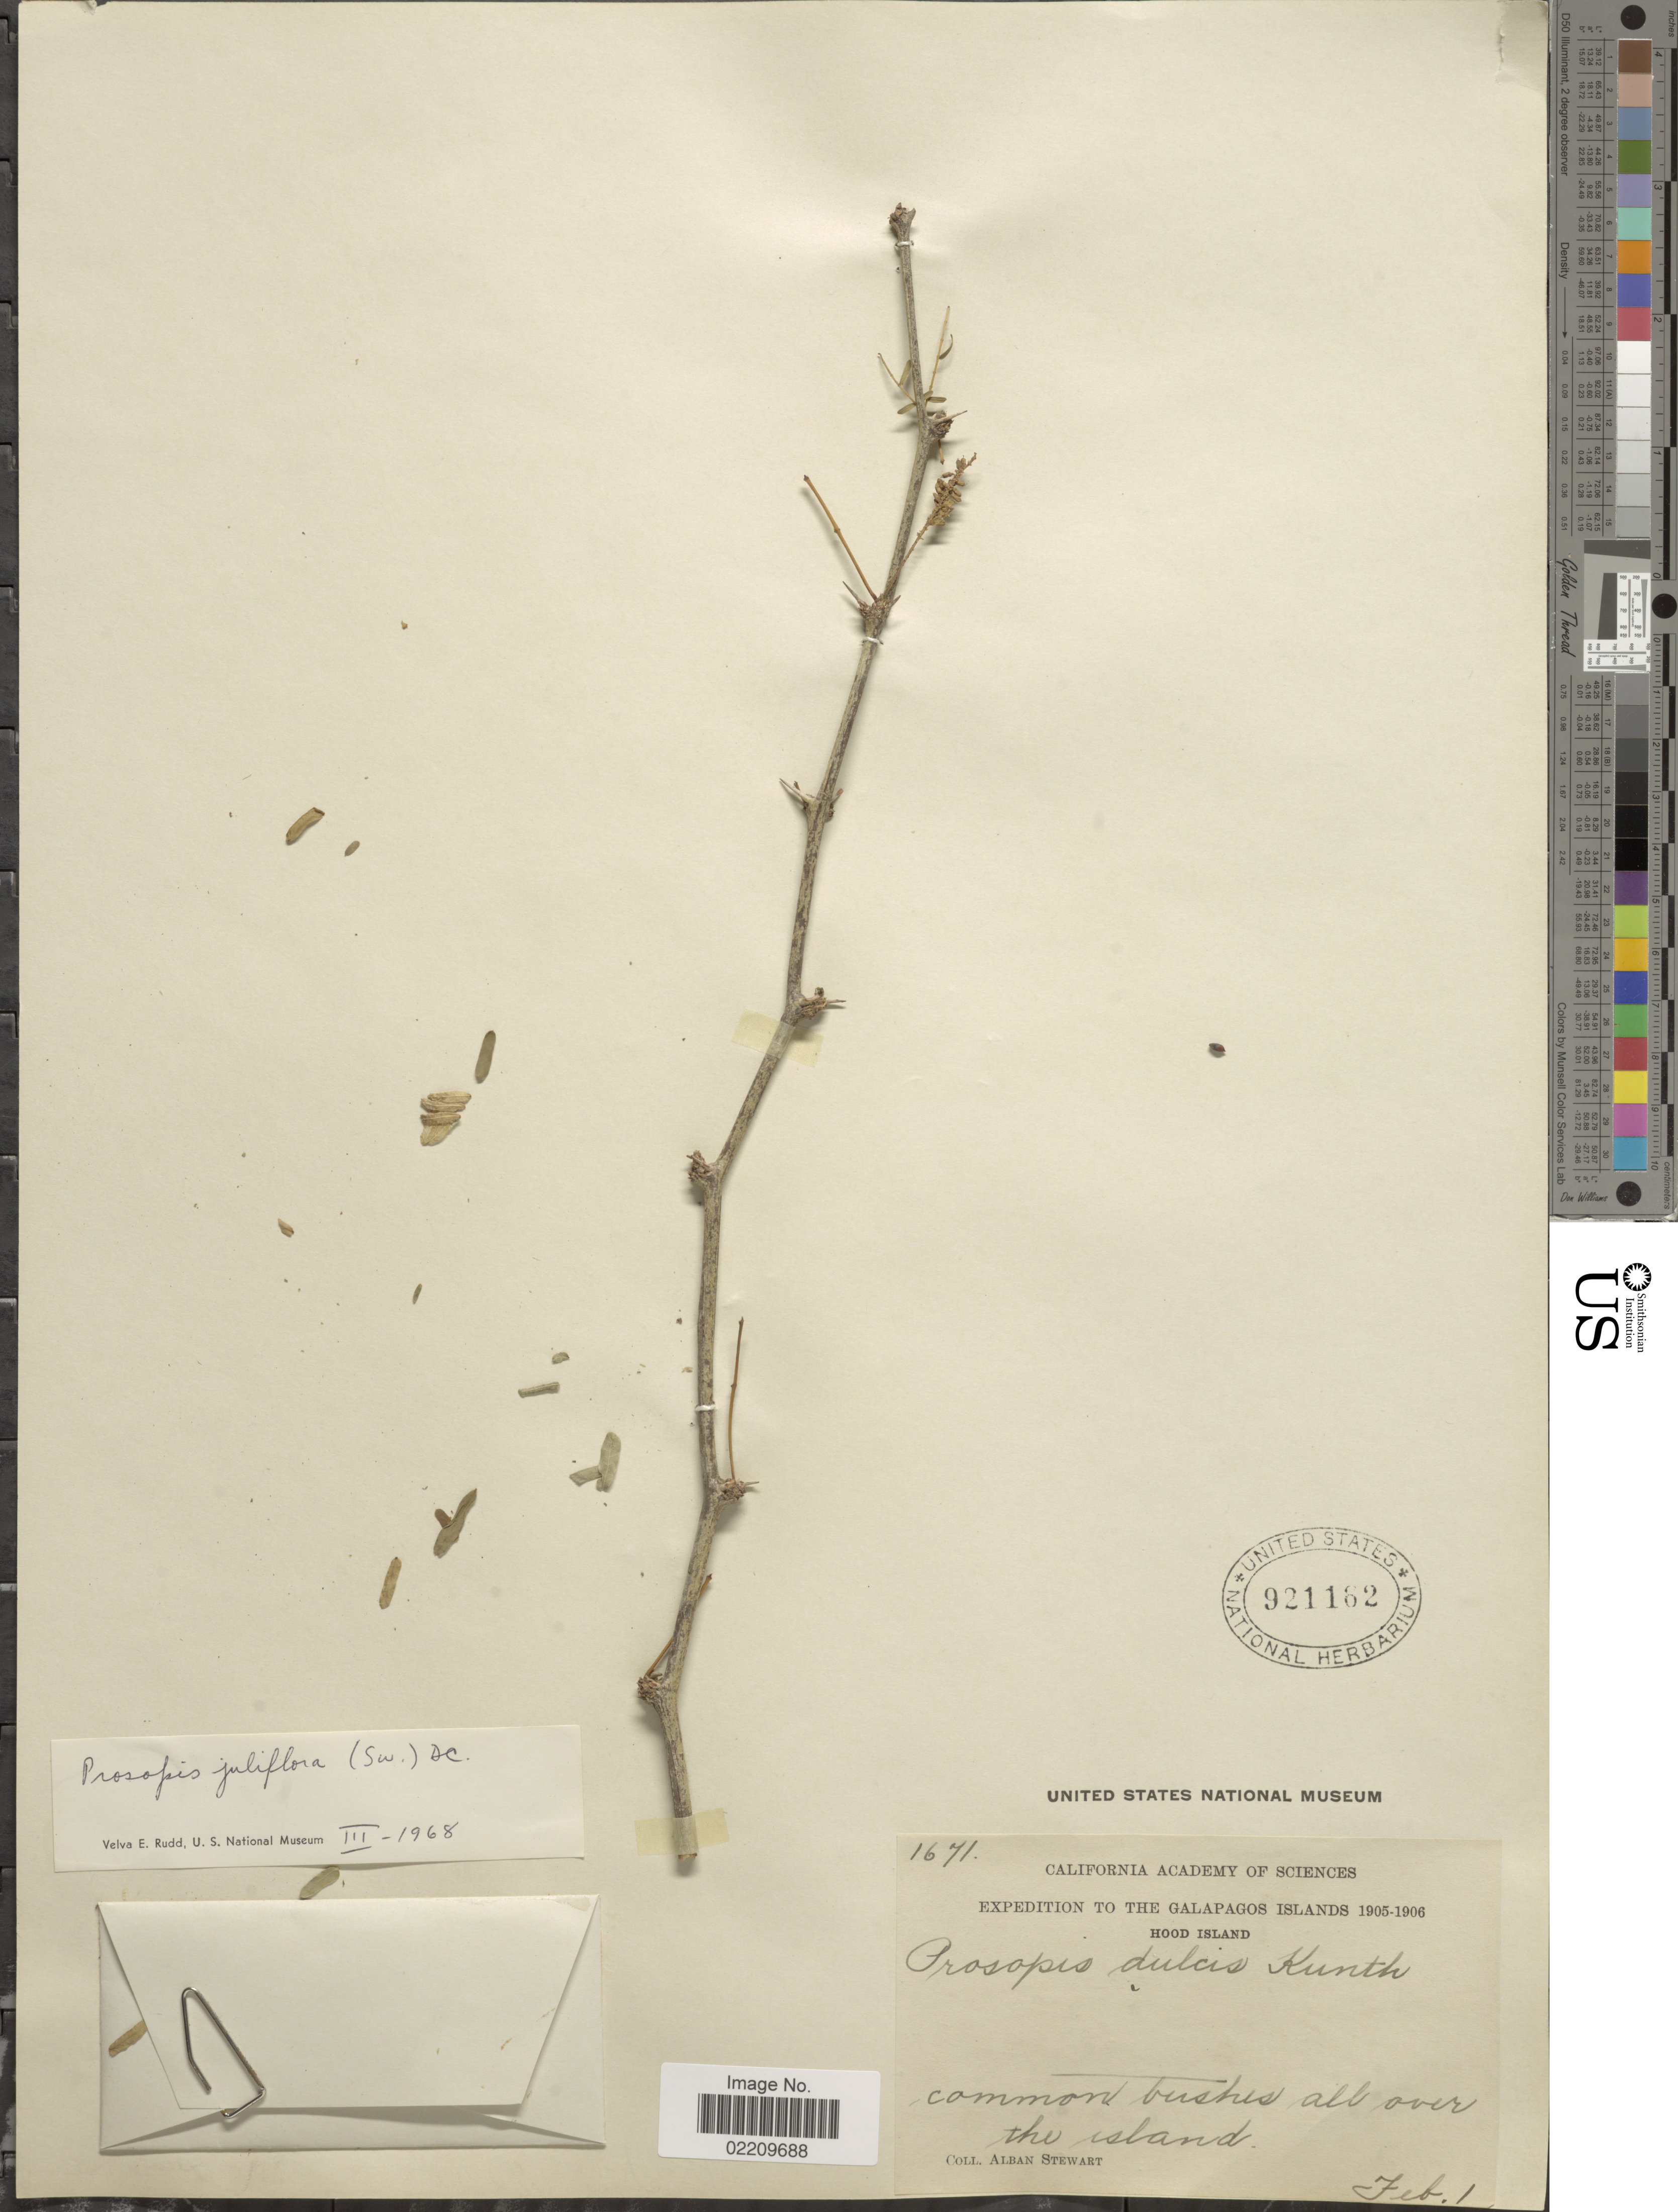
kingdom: Plantae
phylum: Tracheophyta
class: Magnoliopsida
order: Fabales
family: Fabaceae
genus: Neltuma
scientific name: Neltuma juliflora var. juliflora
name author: (Sw.) Raf.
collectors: A. Stewart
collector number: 1671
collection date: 1905-02-01/1906-02-01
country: Ecuador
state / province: Colón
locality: Galapagos Islands. Hood Island.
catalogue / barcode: US 921162